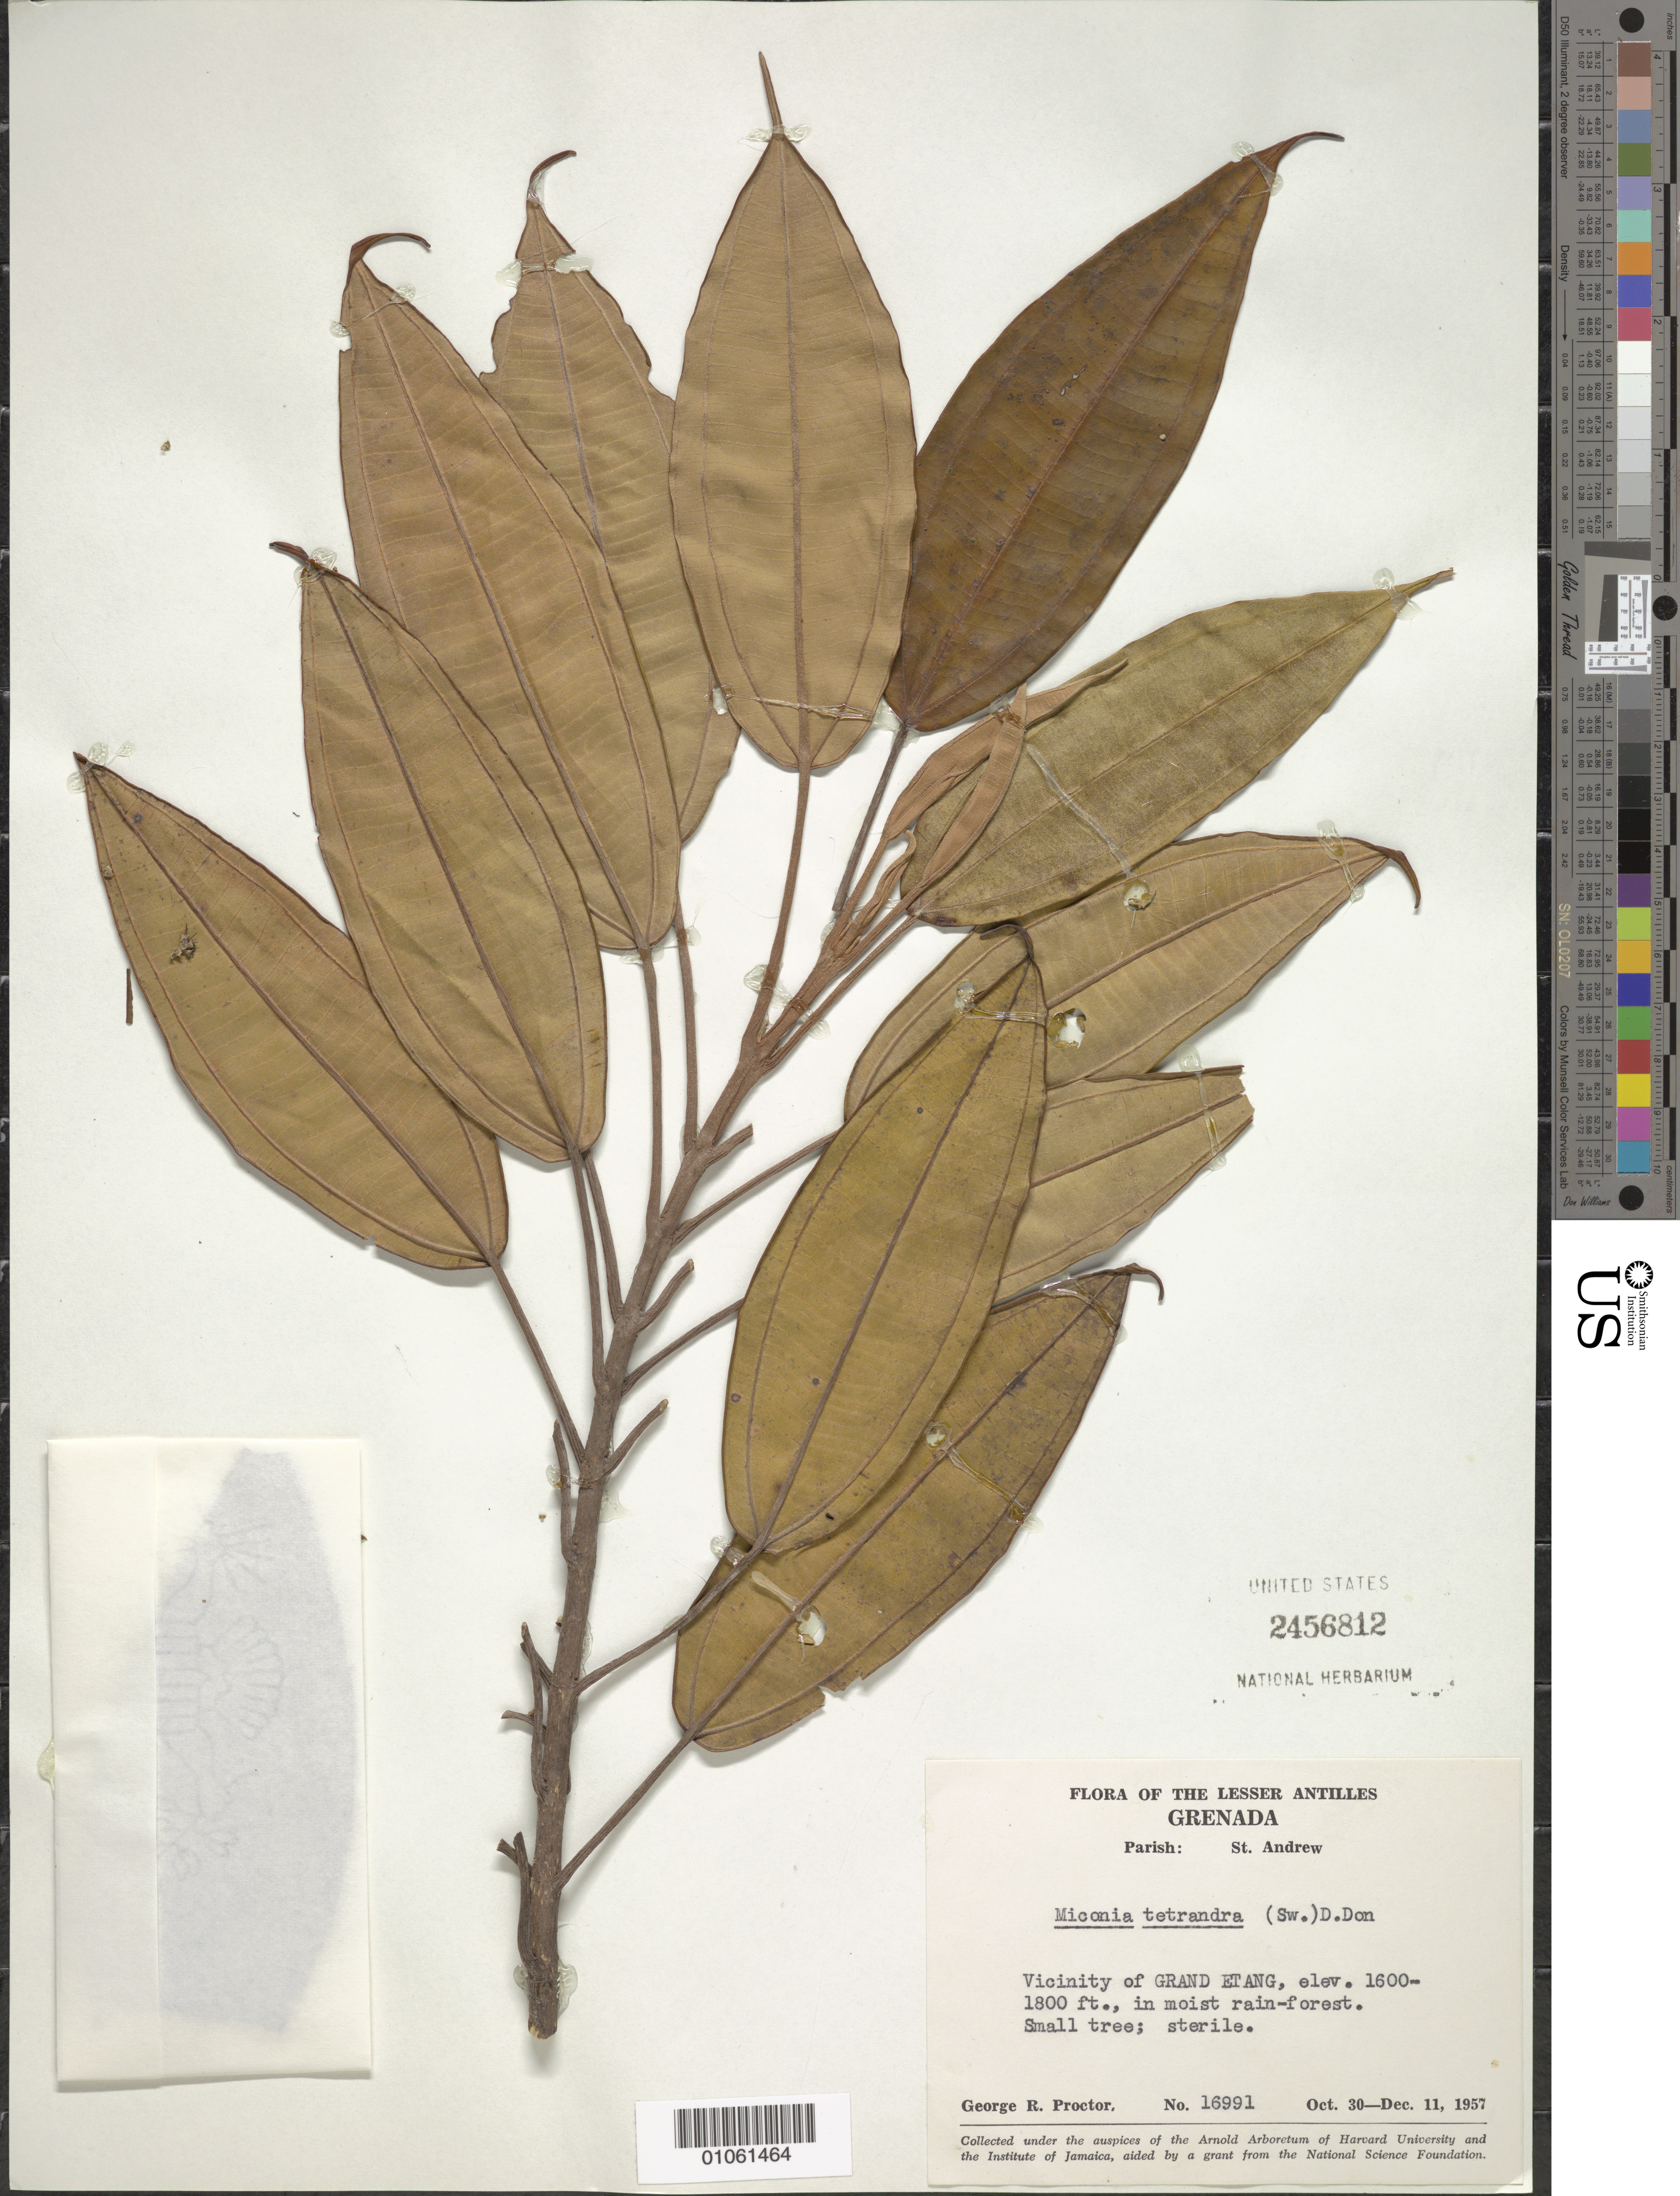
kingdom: Plantae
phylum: Tracheophyta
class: Magnoliopsida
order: Myrtales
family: Melastomataceae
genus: Miconia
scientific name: Miconia tetrandra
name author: (Sw.) D. Don ex G. Don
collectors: G. R. Proctor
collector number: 16991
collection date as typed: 30 Oct 1957 to 11 Dec 1957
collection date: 1957-10-30/1957-12-11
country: Grenada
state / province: Saint Andrew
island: Grenada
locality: Grand Etang, vicinity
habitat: Moist rainforest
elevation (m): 488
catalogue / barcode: US 2456812